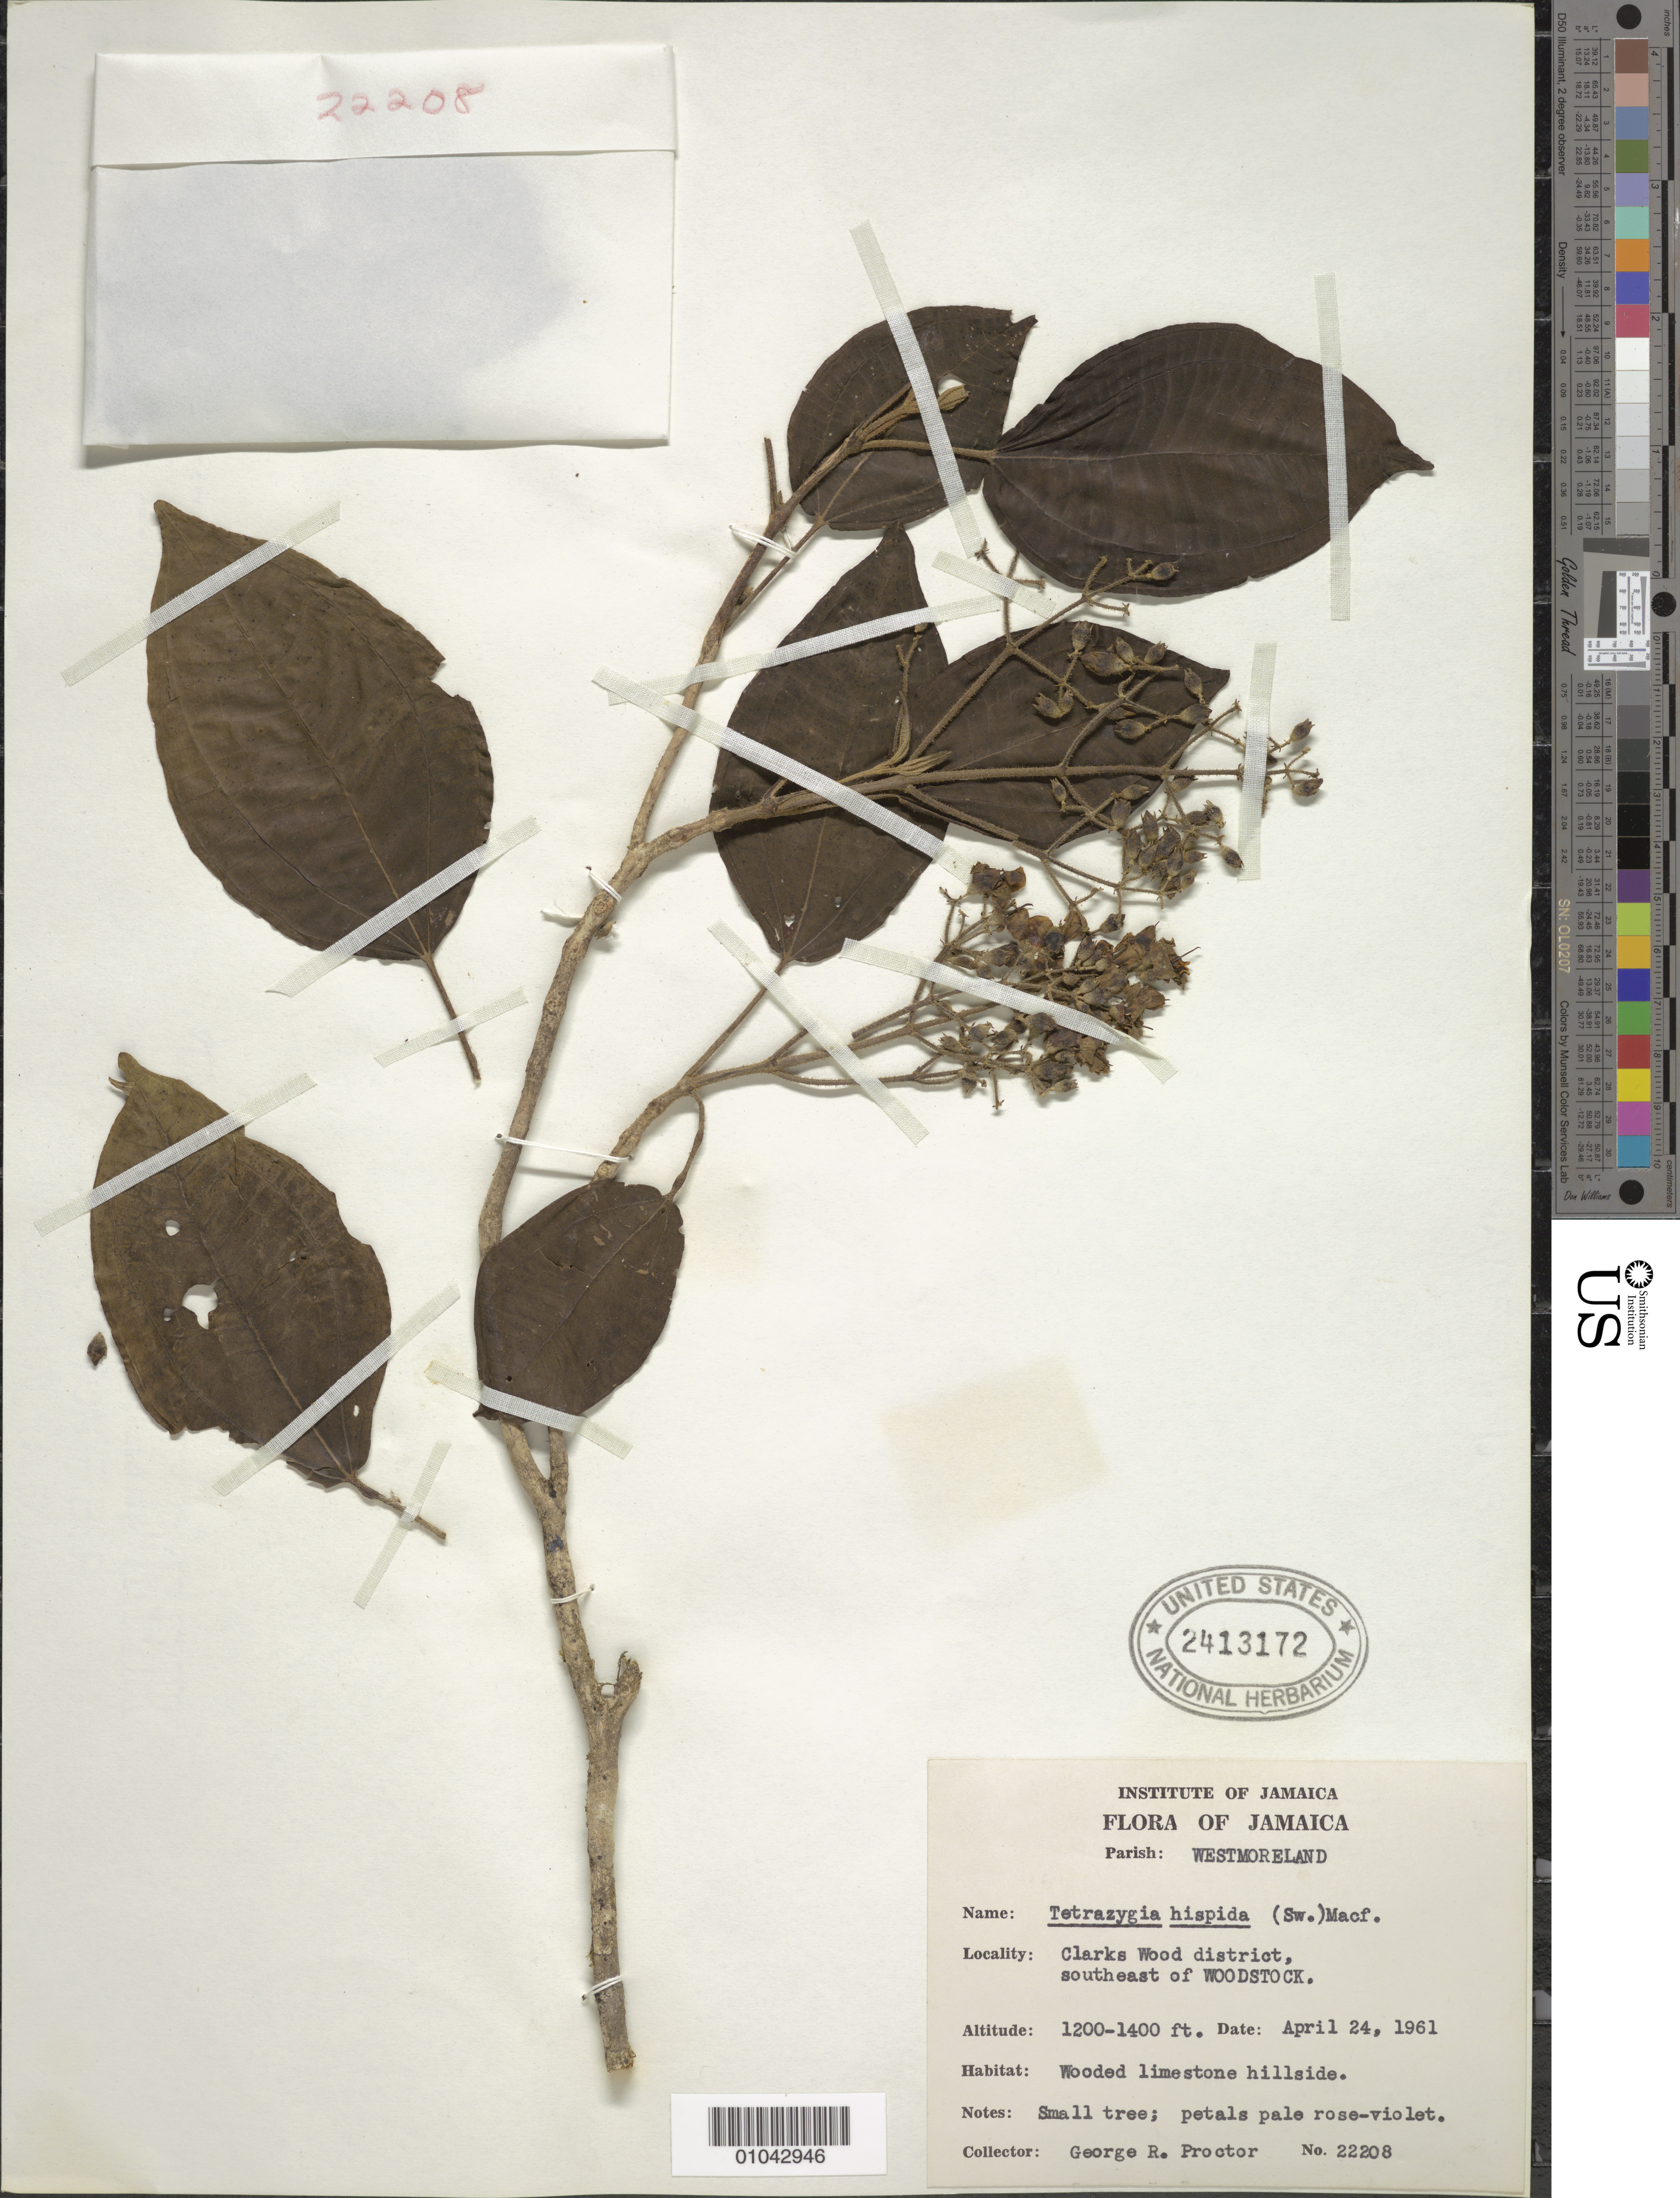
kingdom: Plantae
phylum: Tracheophyta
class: Magnoliopsida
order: Myrtales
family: Melastomataceae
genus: Tetrazygia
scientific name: Tetrazygia hispida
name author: (Sw.) Macfad.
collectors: G. R. Proctor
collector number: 22208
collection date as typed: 24 Apr 1961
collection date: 1961-04-24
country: Jamaica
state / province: Westmoreland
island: Jamaica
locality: Clarks Wood District, southeast of Woodstock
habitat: Wooded limestone hillsides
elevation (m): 366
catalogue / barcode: US 2413172